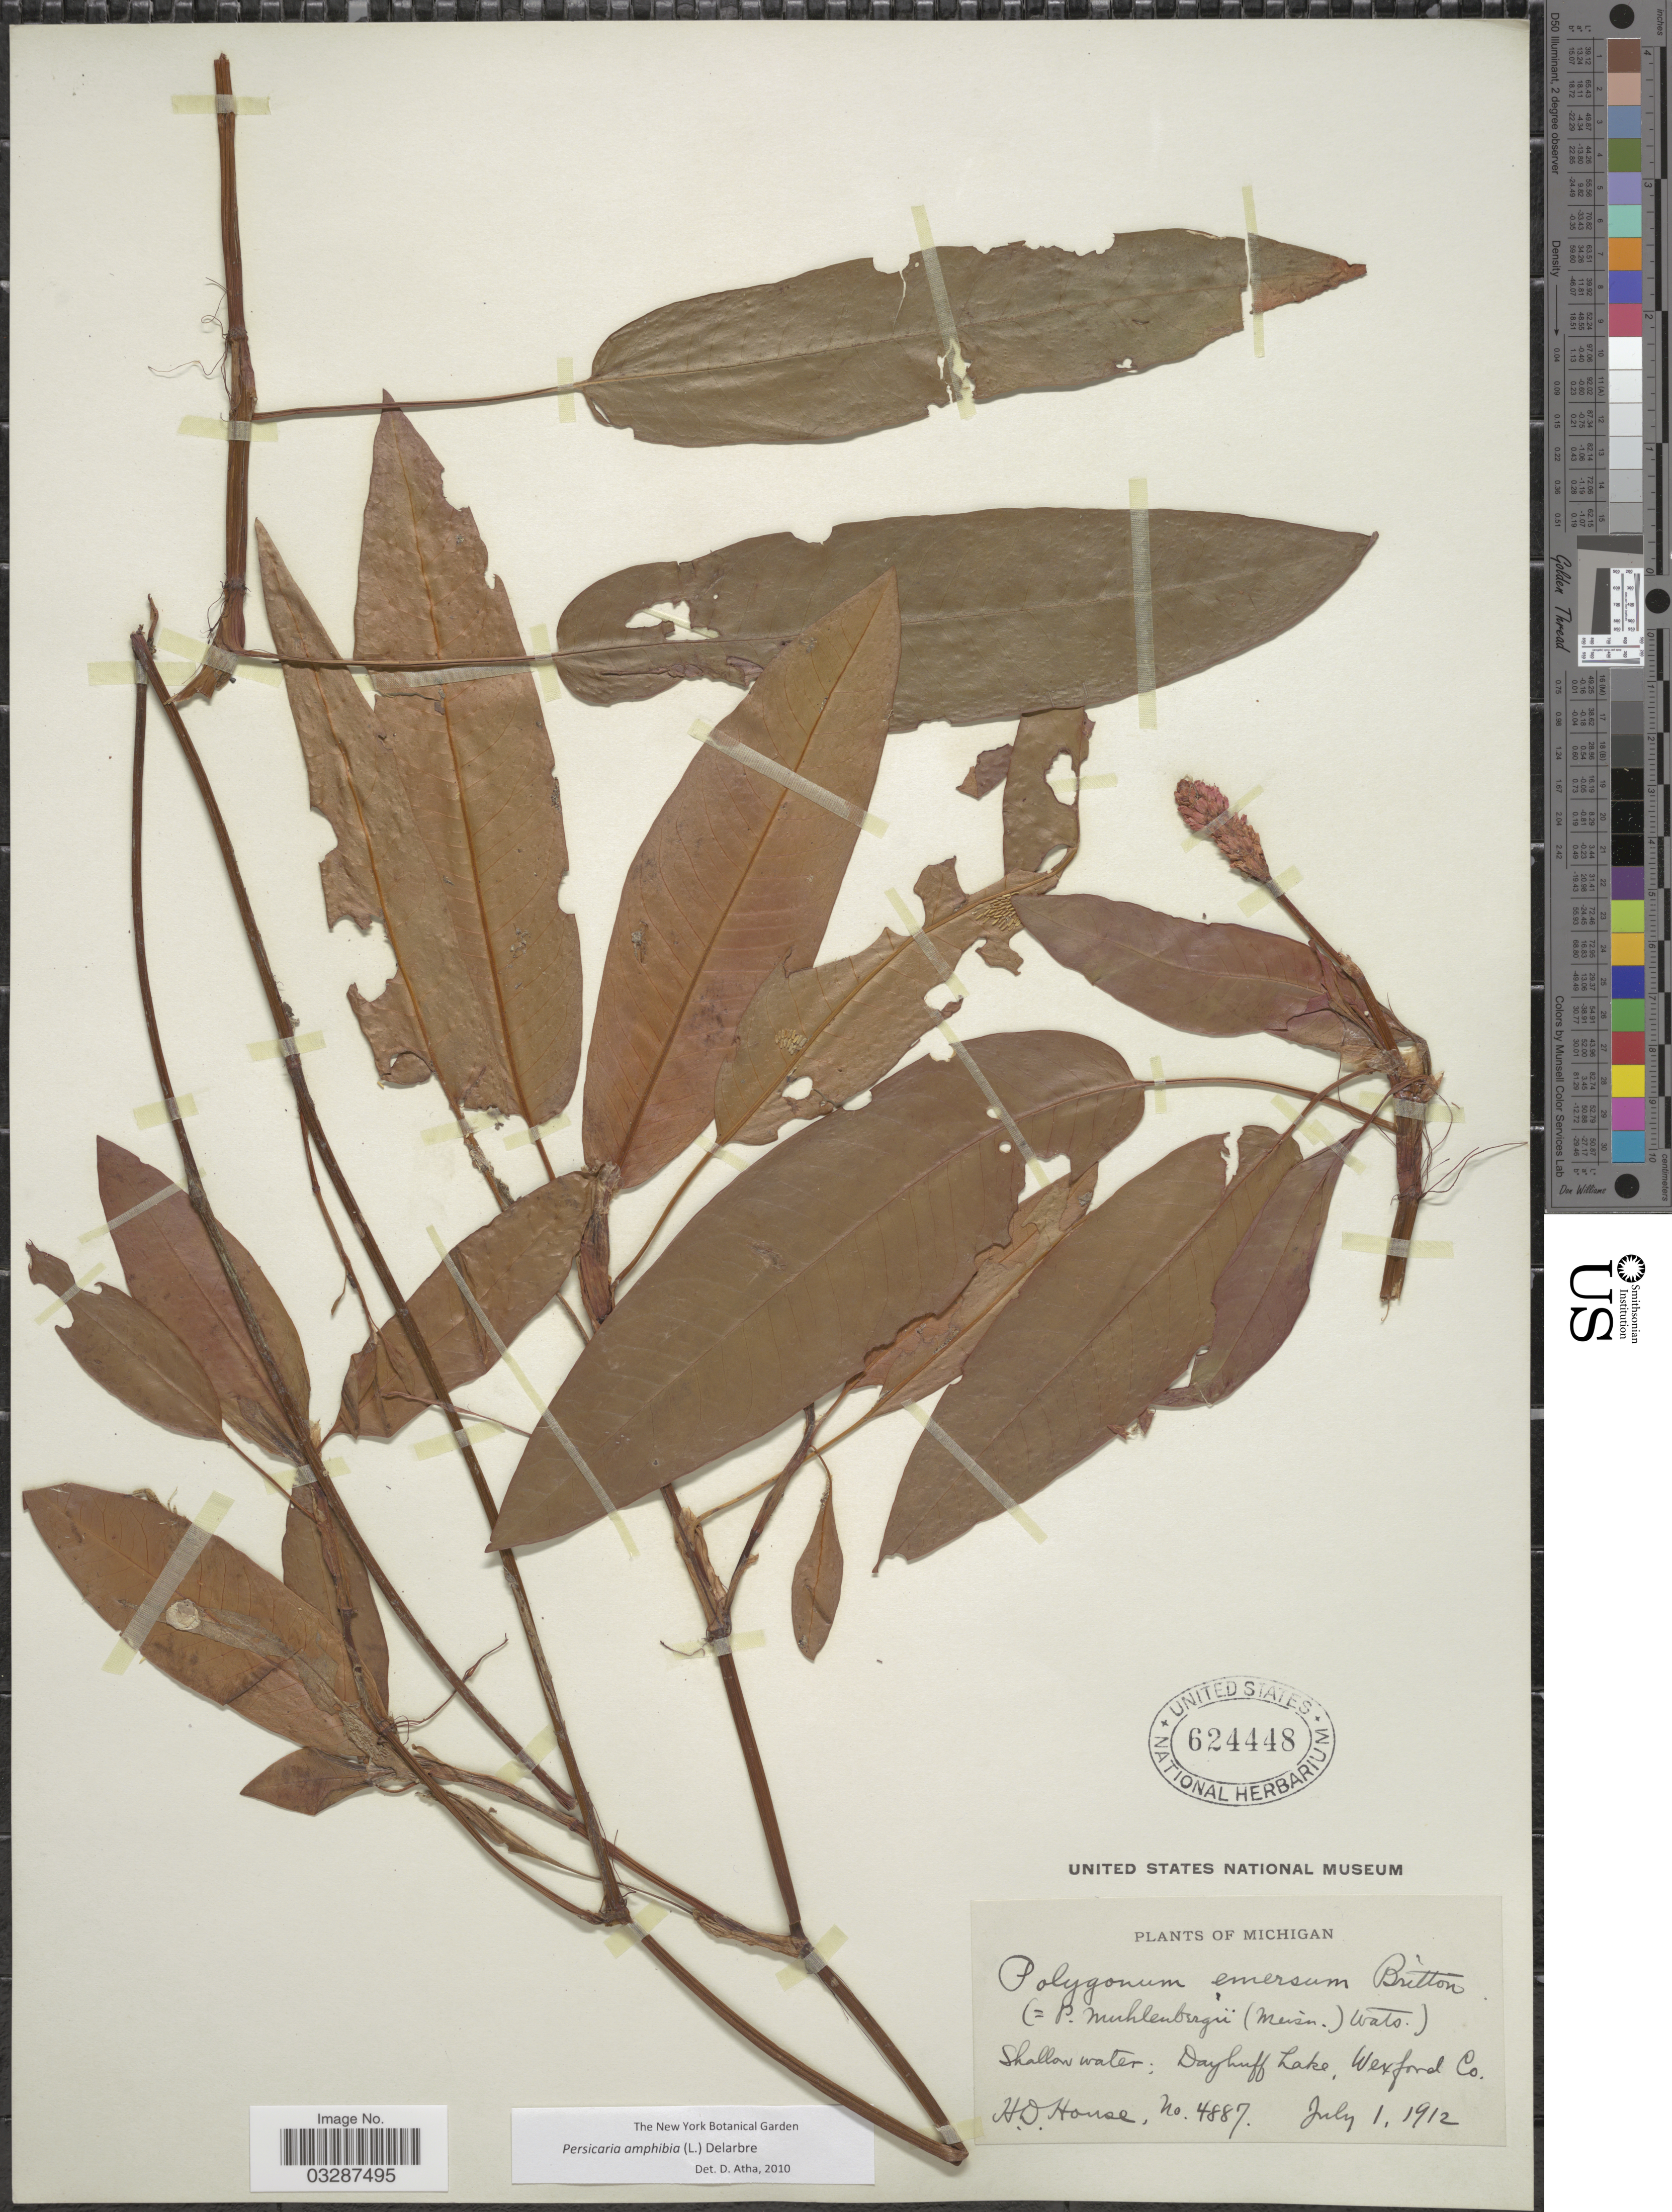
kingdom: Plantae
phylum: Tracheophyta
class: Magnoliopsida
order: Caryophyllales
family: Polygonaceae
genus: Persicaria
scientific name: Persicaria amphibia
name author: (L.) Delarbre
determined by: Atha, D. E.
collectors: H. D. House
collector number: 4887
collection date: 1912-07-01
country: United States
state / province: Michigan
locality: Dayhuff Lake, Wexford Co.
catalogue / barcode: US 624448